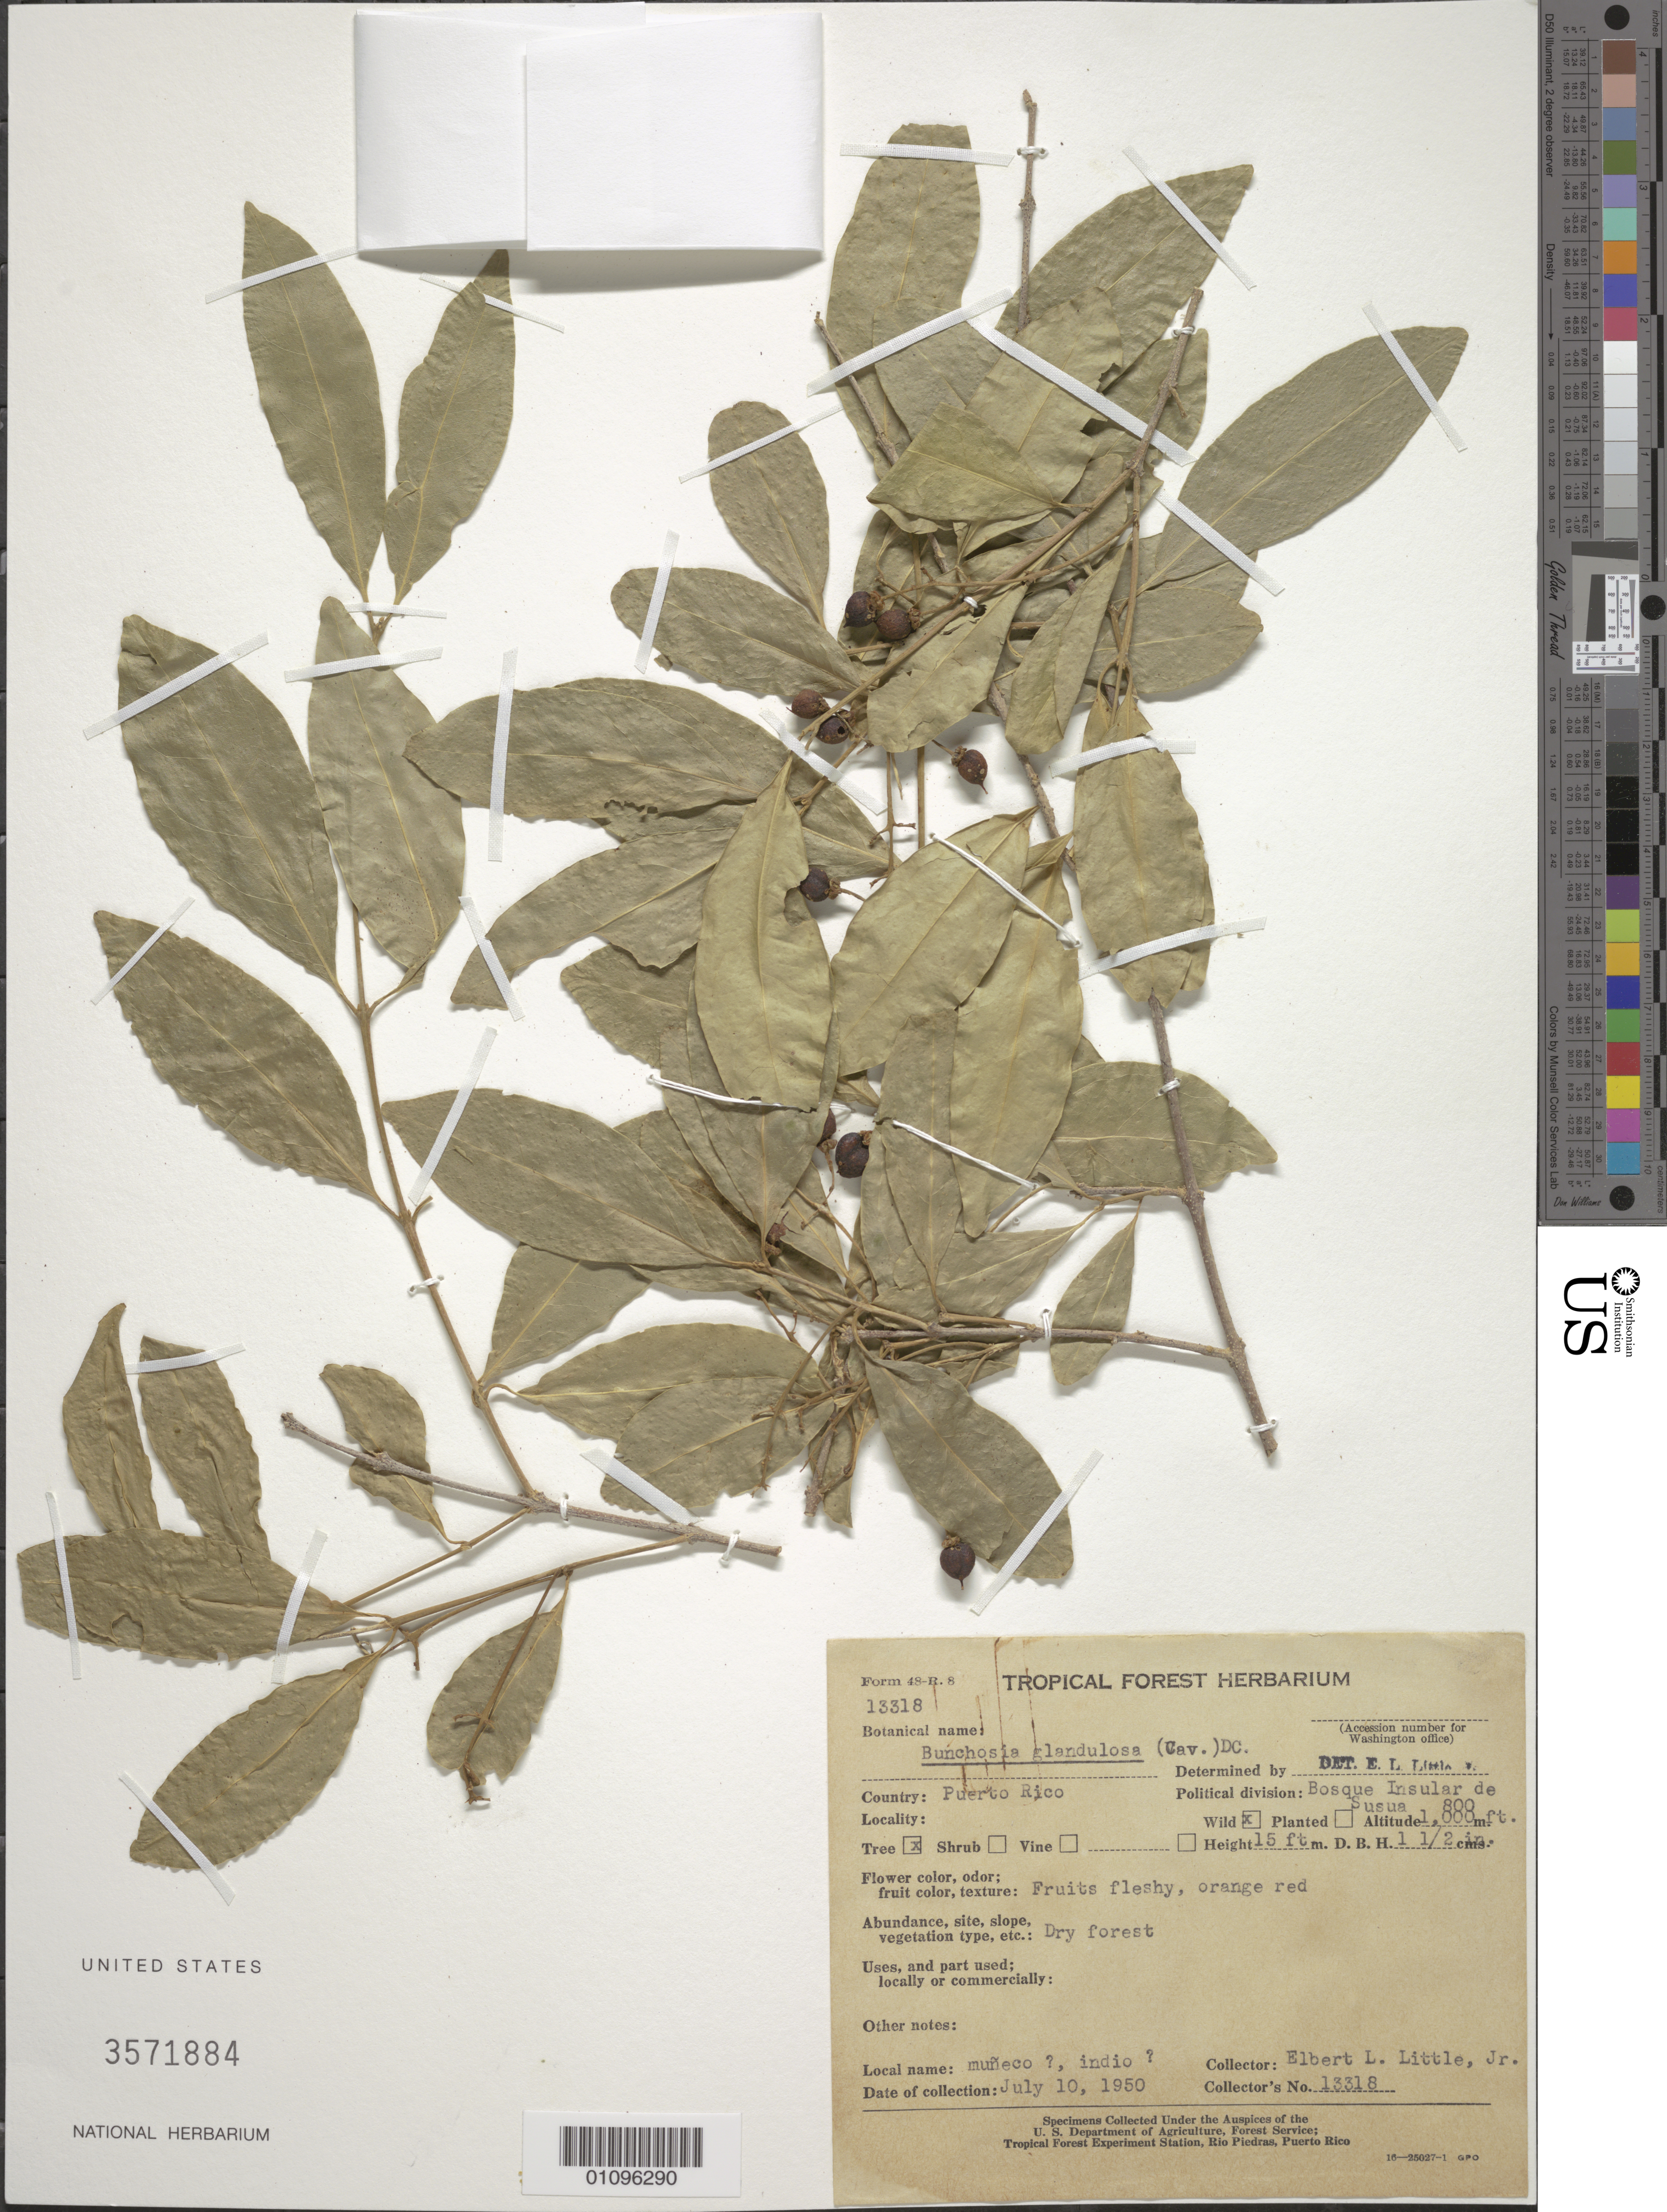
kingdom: Plantae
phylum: Tracheophyta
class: Magnoliopsida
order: Malpighiales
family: Malpighiaceae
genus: Bunchosia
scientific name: Bunchosia glandulosa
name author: (Cav.) Rich. ex Juss.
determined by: Little, Elbert L., Jr., (FSSR), United States Department of Agriculture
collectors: E. L. Little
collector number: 13318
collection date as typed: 10 Jul 1950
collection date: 1950-07-10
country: Puerto Rico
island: Puerto Rico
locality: Bosque Insular de Susúa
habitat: Dry forest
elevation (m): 244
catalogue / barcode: US 3571884